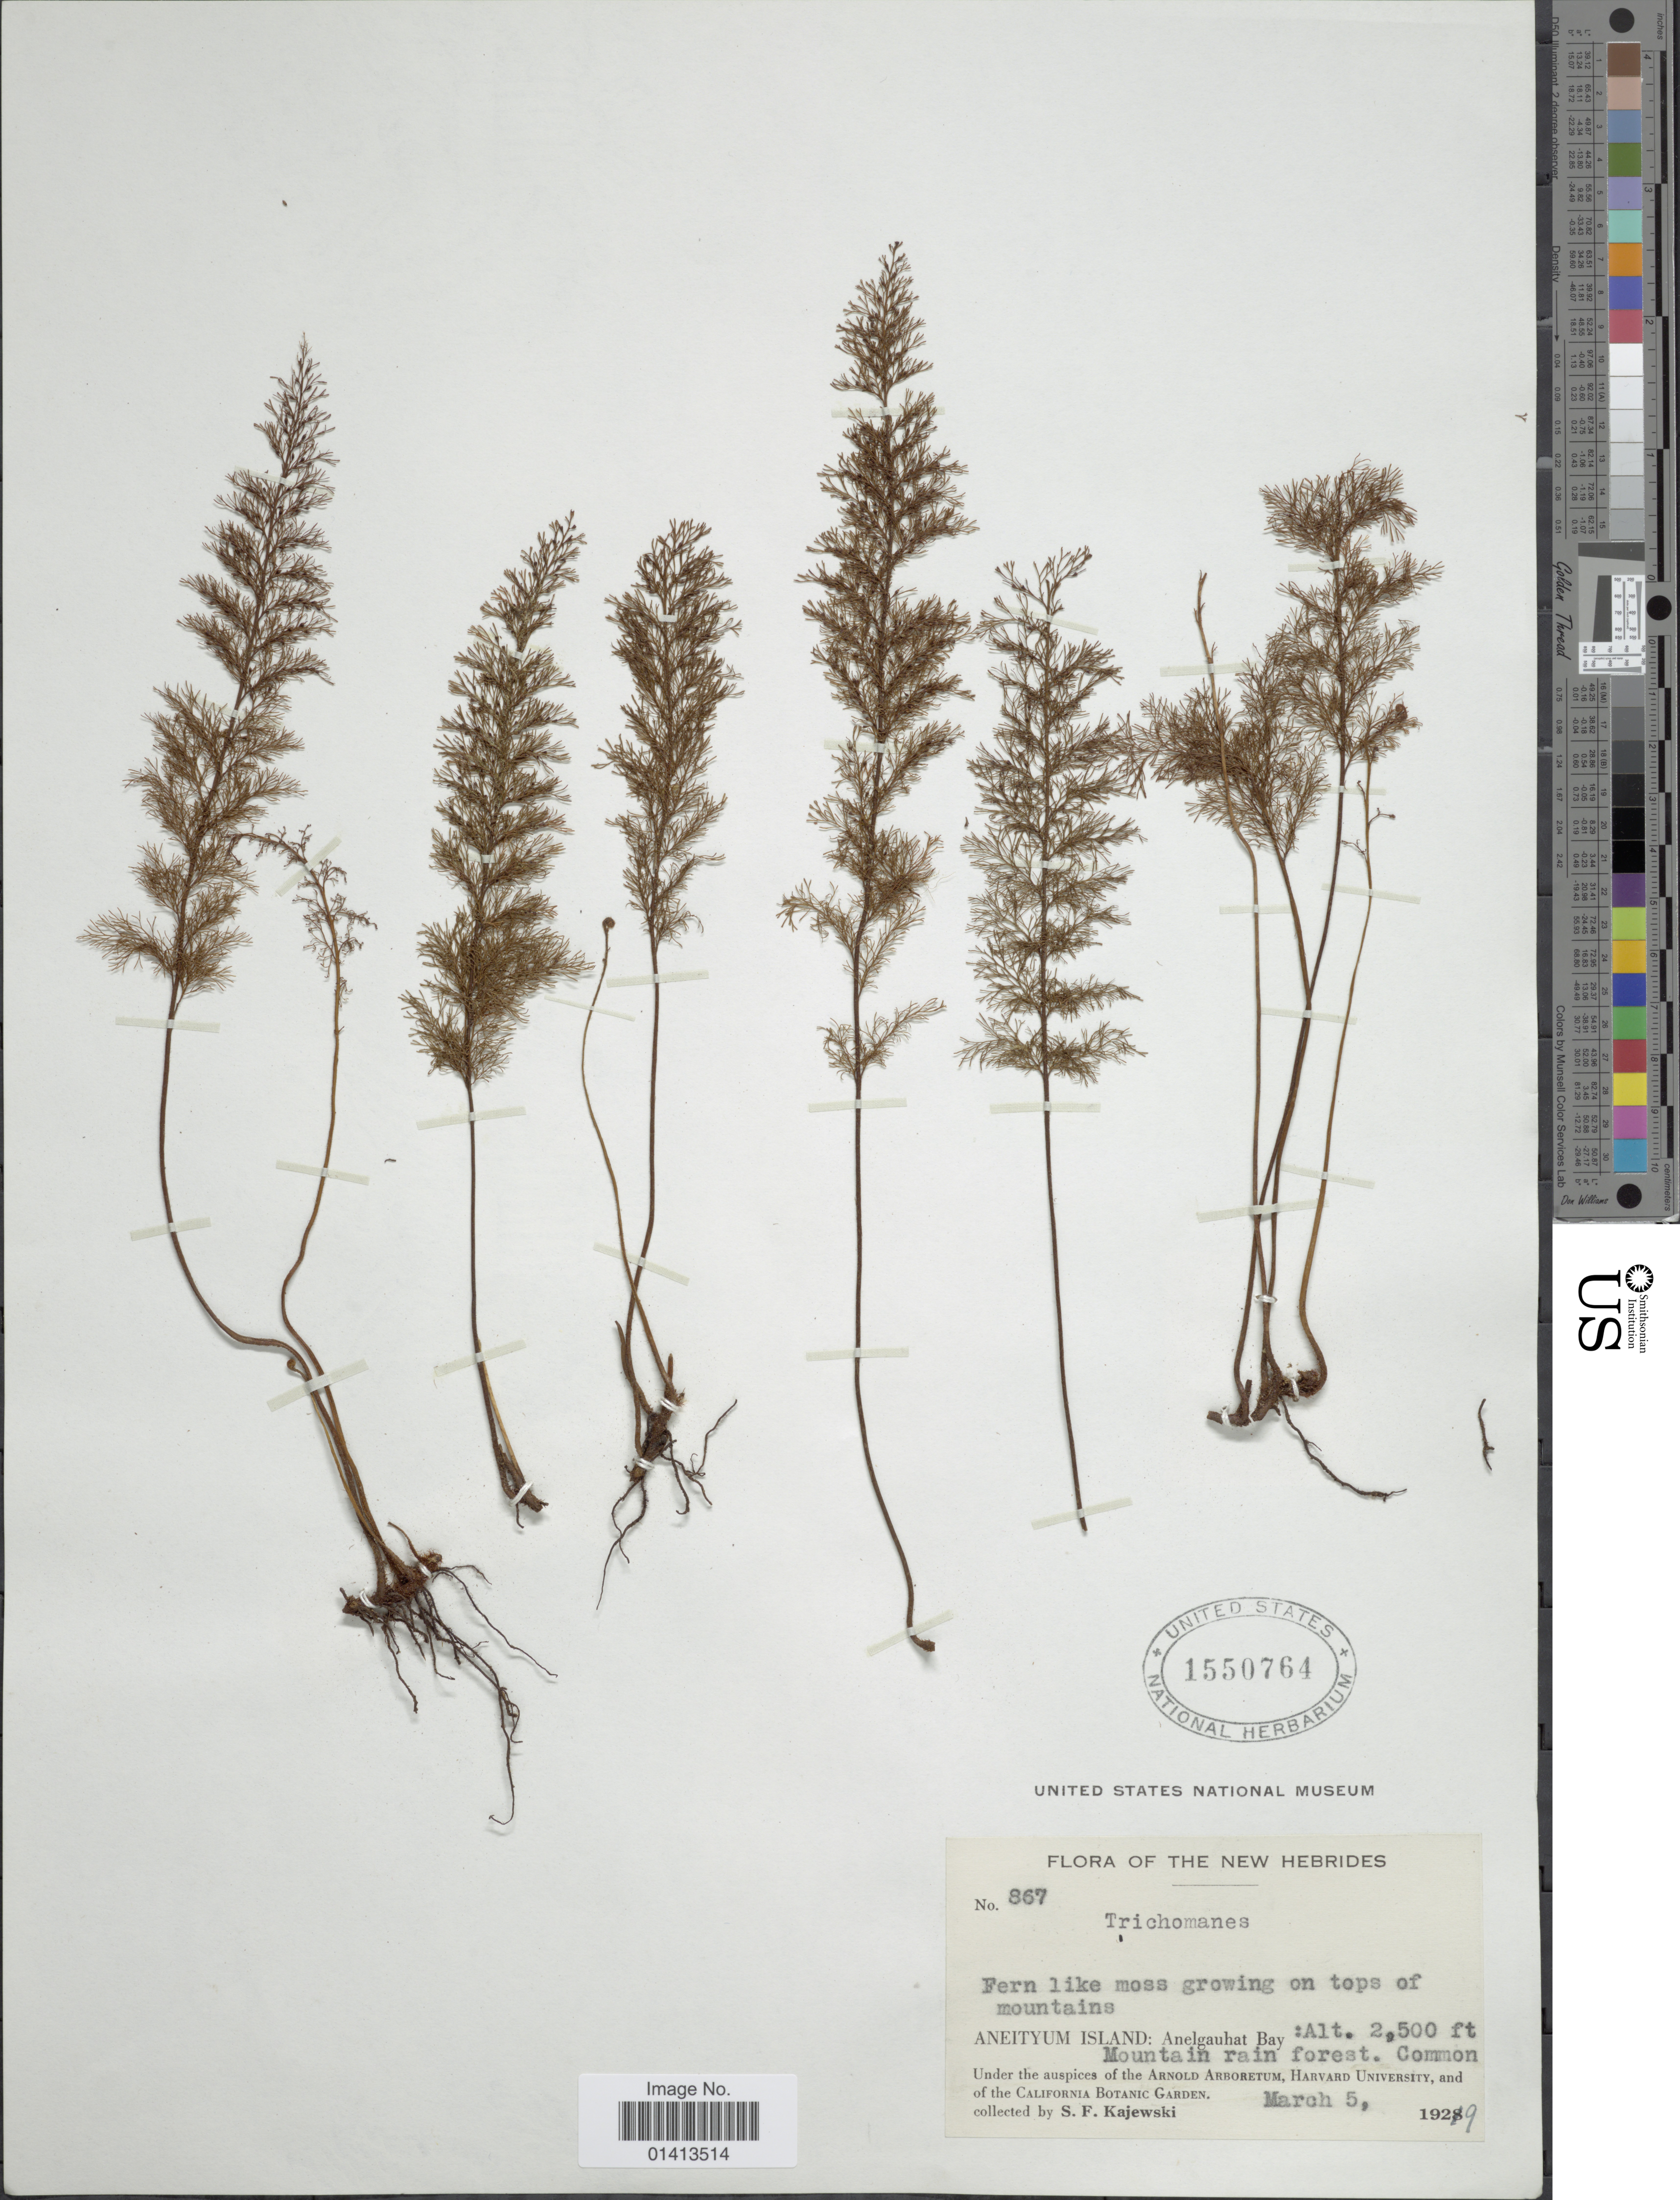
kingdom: Plantae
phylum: Tracheophyta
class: Polypodiopsida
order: Hymenophyllales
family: Hymenophyllaceae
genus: Crepidomanes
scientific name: Crepidomanes sp.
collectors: S. Kajewski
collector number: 867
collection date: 1929-03-05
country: Vanuatu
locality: The New Hebrides, Aneityum Island: Anelgauht Bay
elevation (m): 762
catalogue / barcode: US 1550764